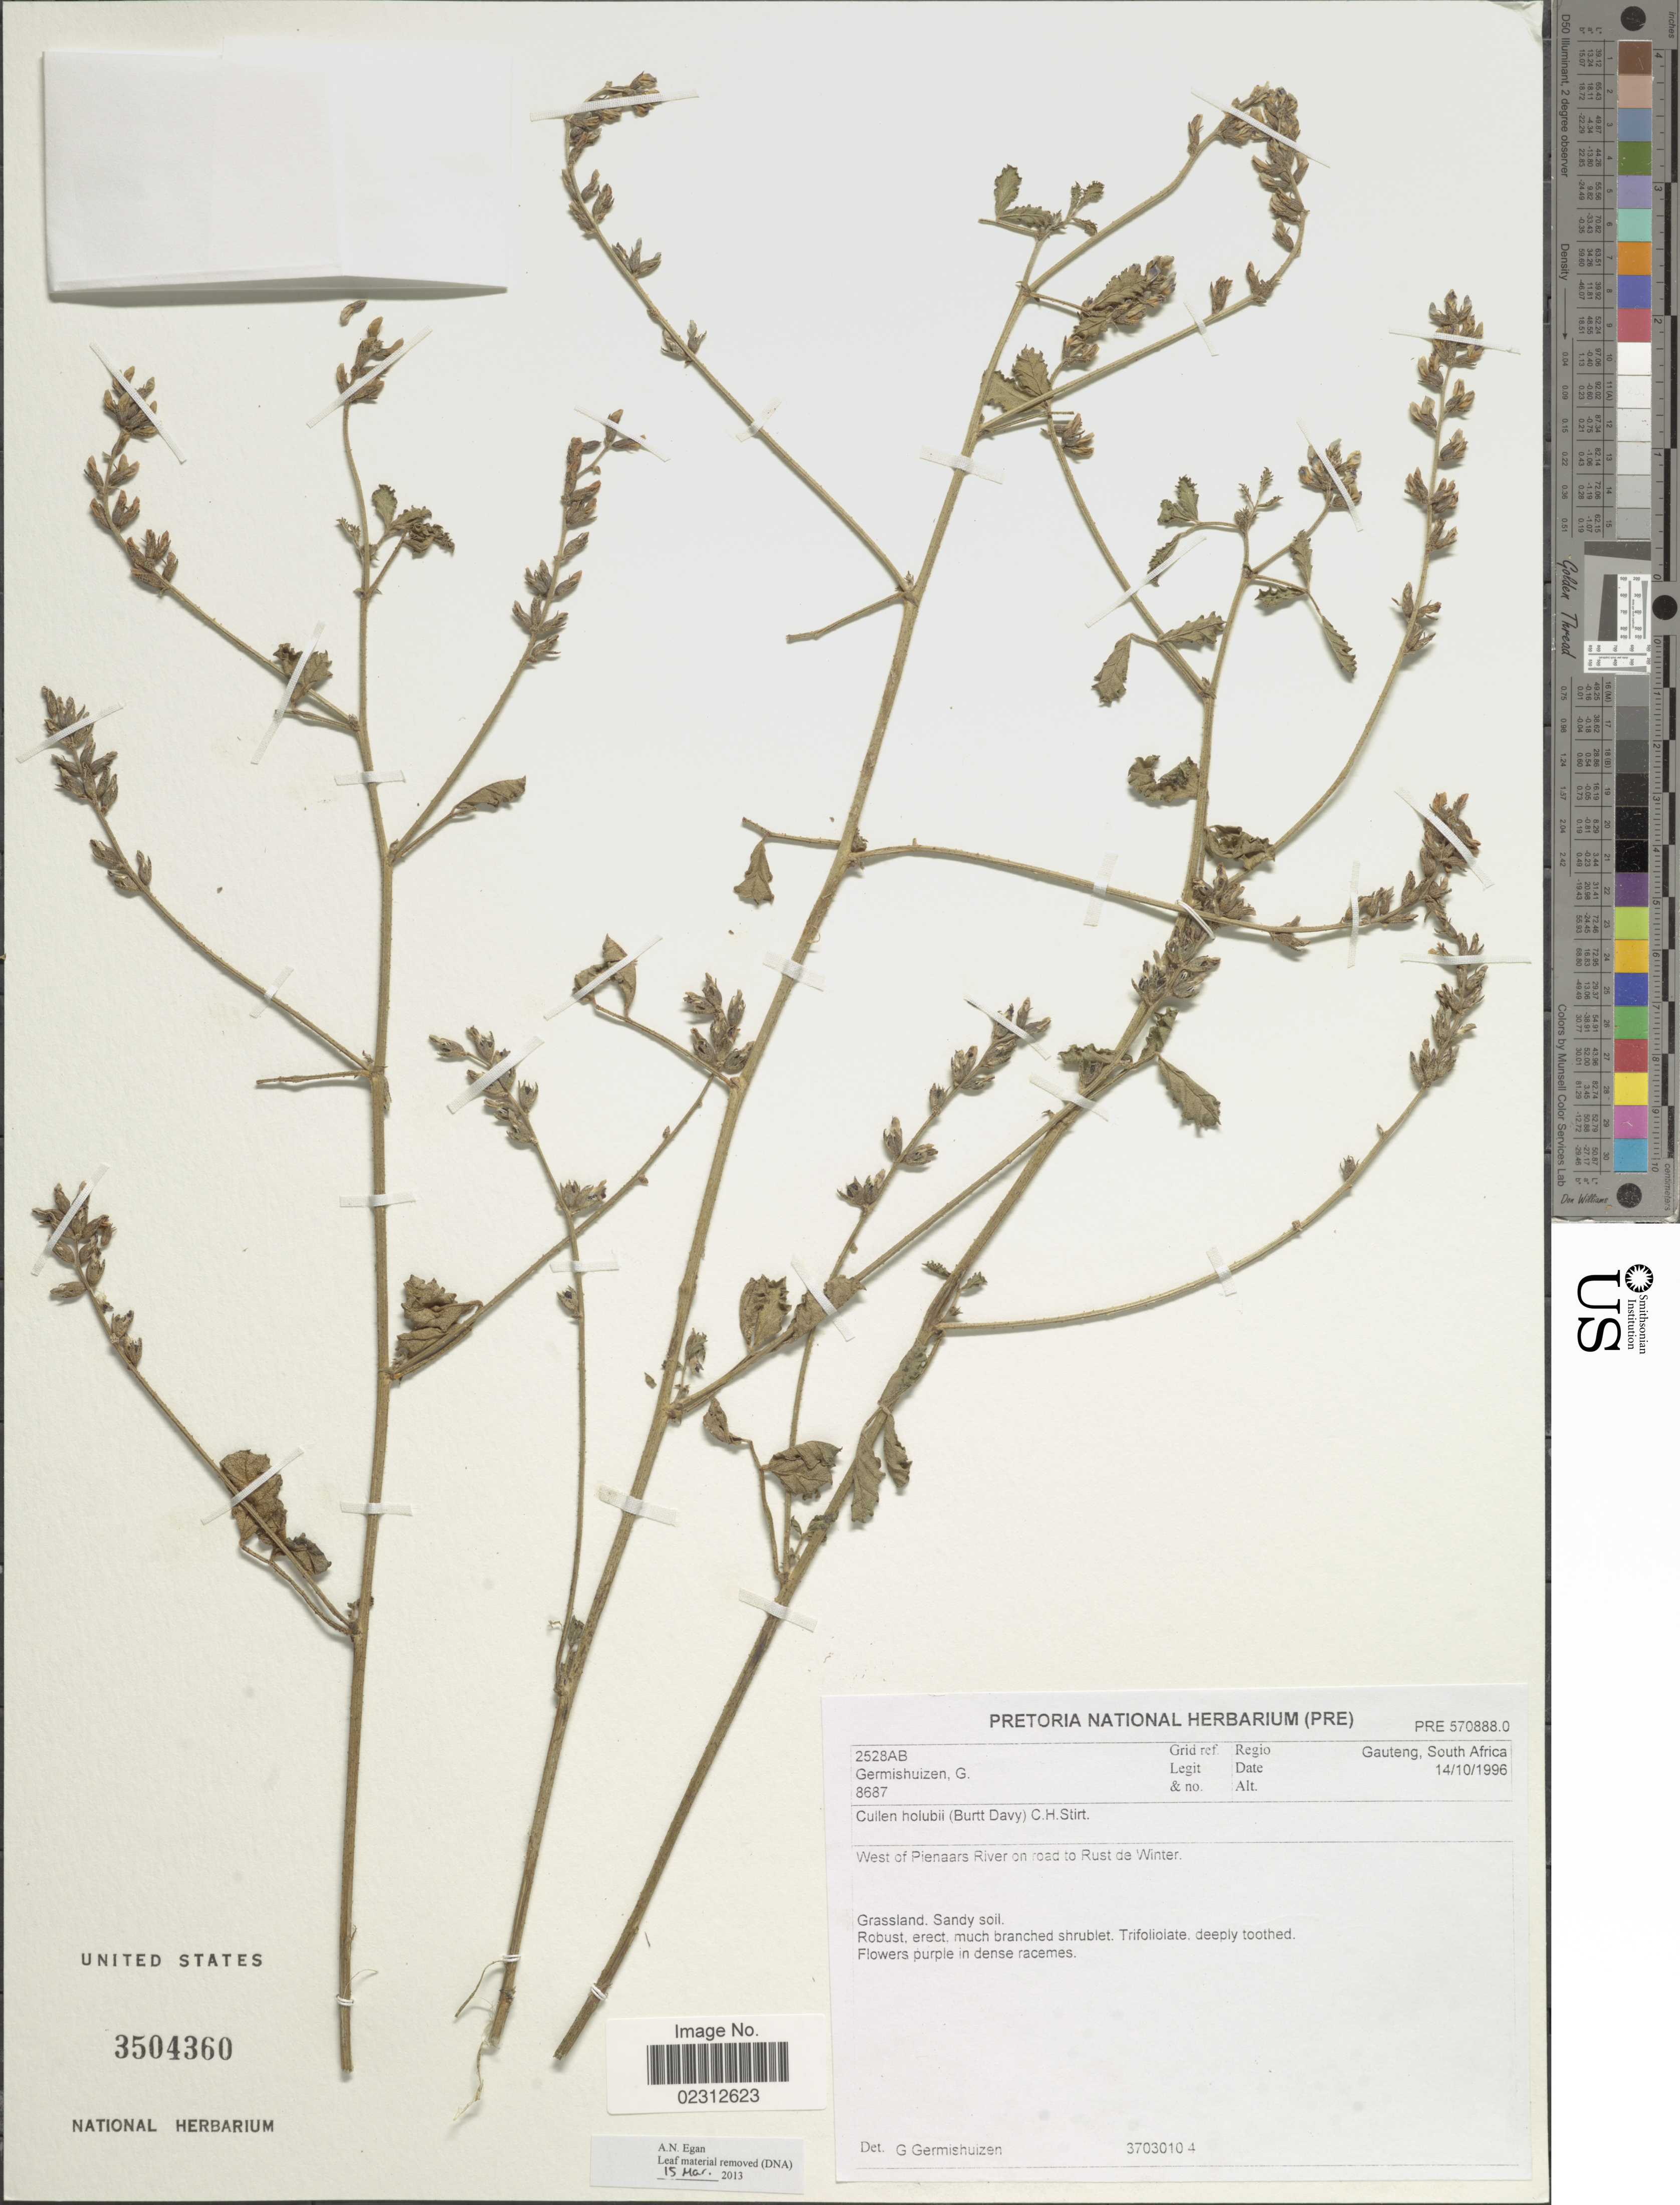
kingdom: Plantae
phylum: Tracheophyta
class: Magnoliopsida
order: Fabales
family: Fabaceae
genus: Cullen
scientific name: Cullen holubii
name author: (Burtt Davy) C.H. Stirt.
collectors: G. Germishuizen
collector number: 8687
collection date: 1996-10-14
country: South Africa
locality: Gauteng, West of Pienaars River on road to Rust de Winter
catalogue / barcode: US 3504360